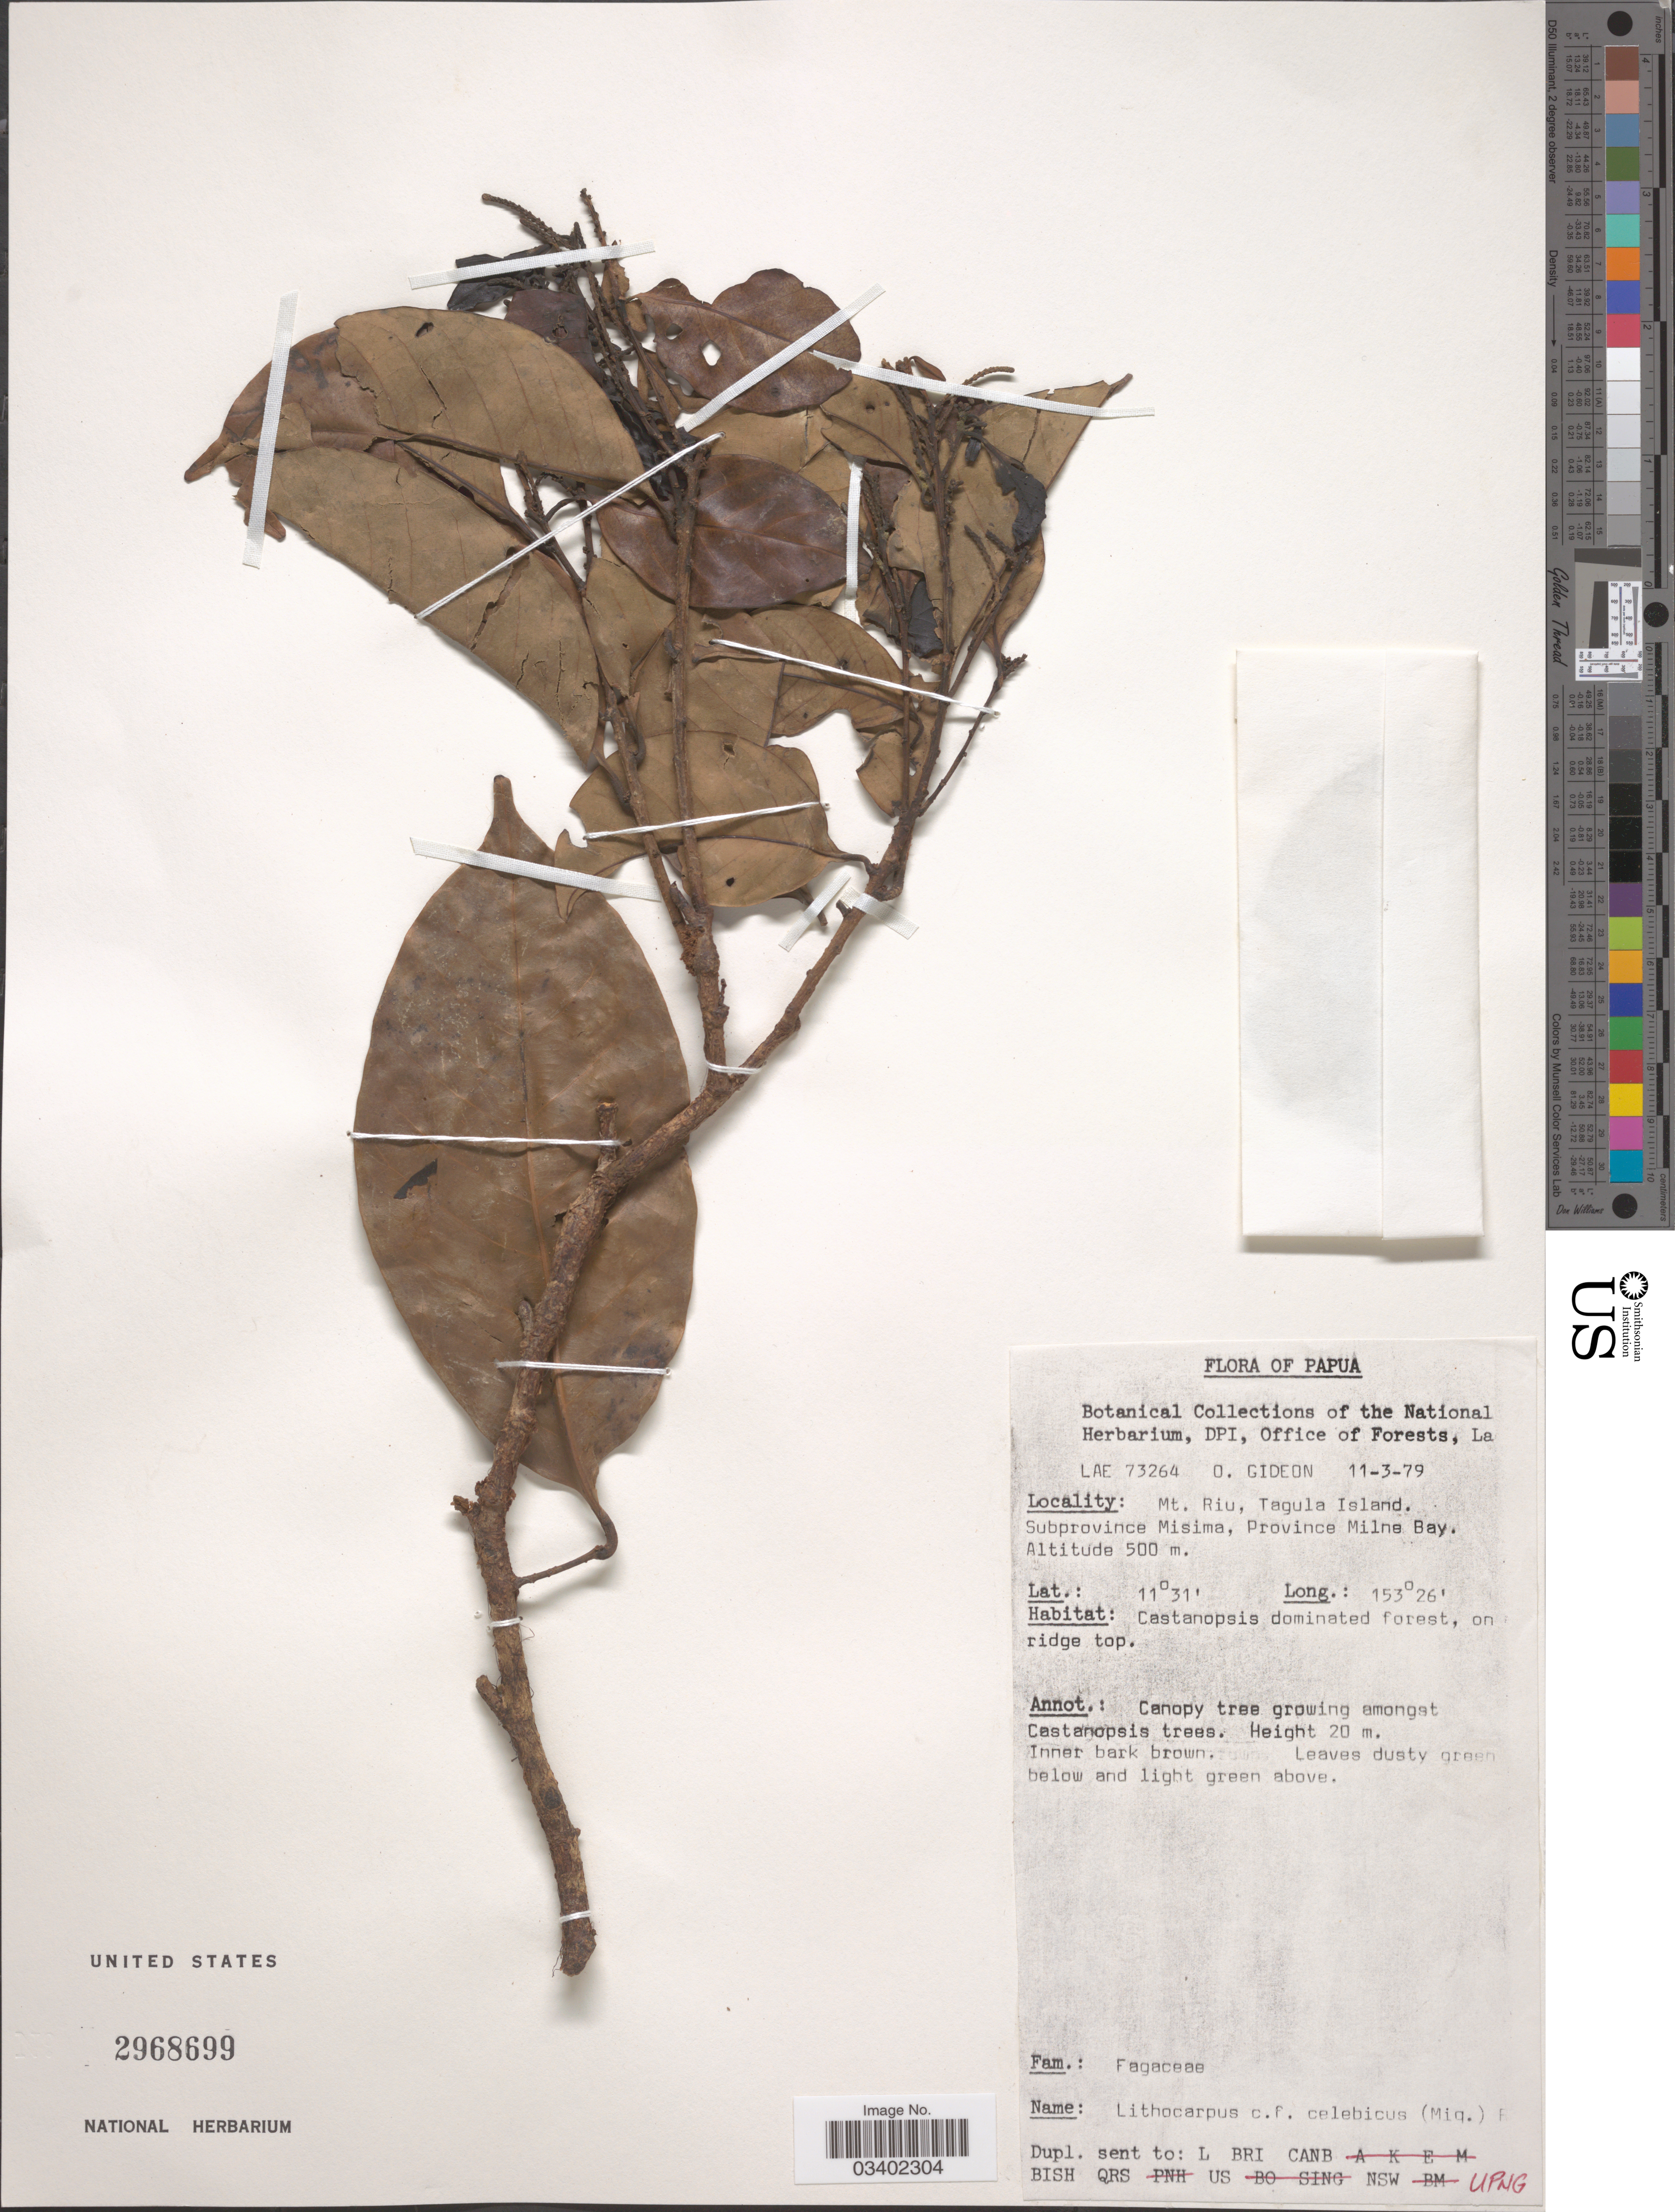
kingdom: Plantae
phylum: Tracheophyta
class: Magnoliopsida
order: Fagales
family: Fagaceae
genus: Lithocarpus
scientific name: Lithocarpus celebicus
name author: (Miq.) Rehder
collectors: O. Gideon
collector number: LAE 73264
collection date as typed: Transcribed d/m/y: 11/3/79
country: Papua New Guinea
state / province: Milne Bay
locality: Papua. Mt. Riu, Tagula Island. Subprovince Misima.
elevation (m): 500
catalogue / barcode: US 2968699